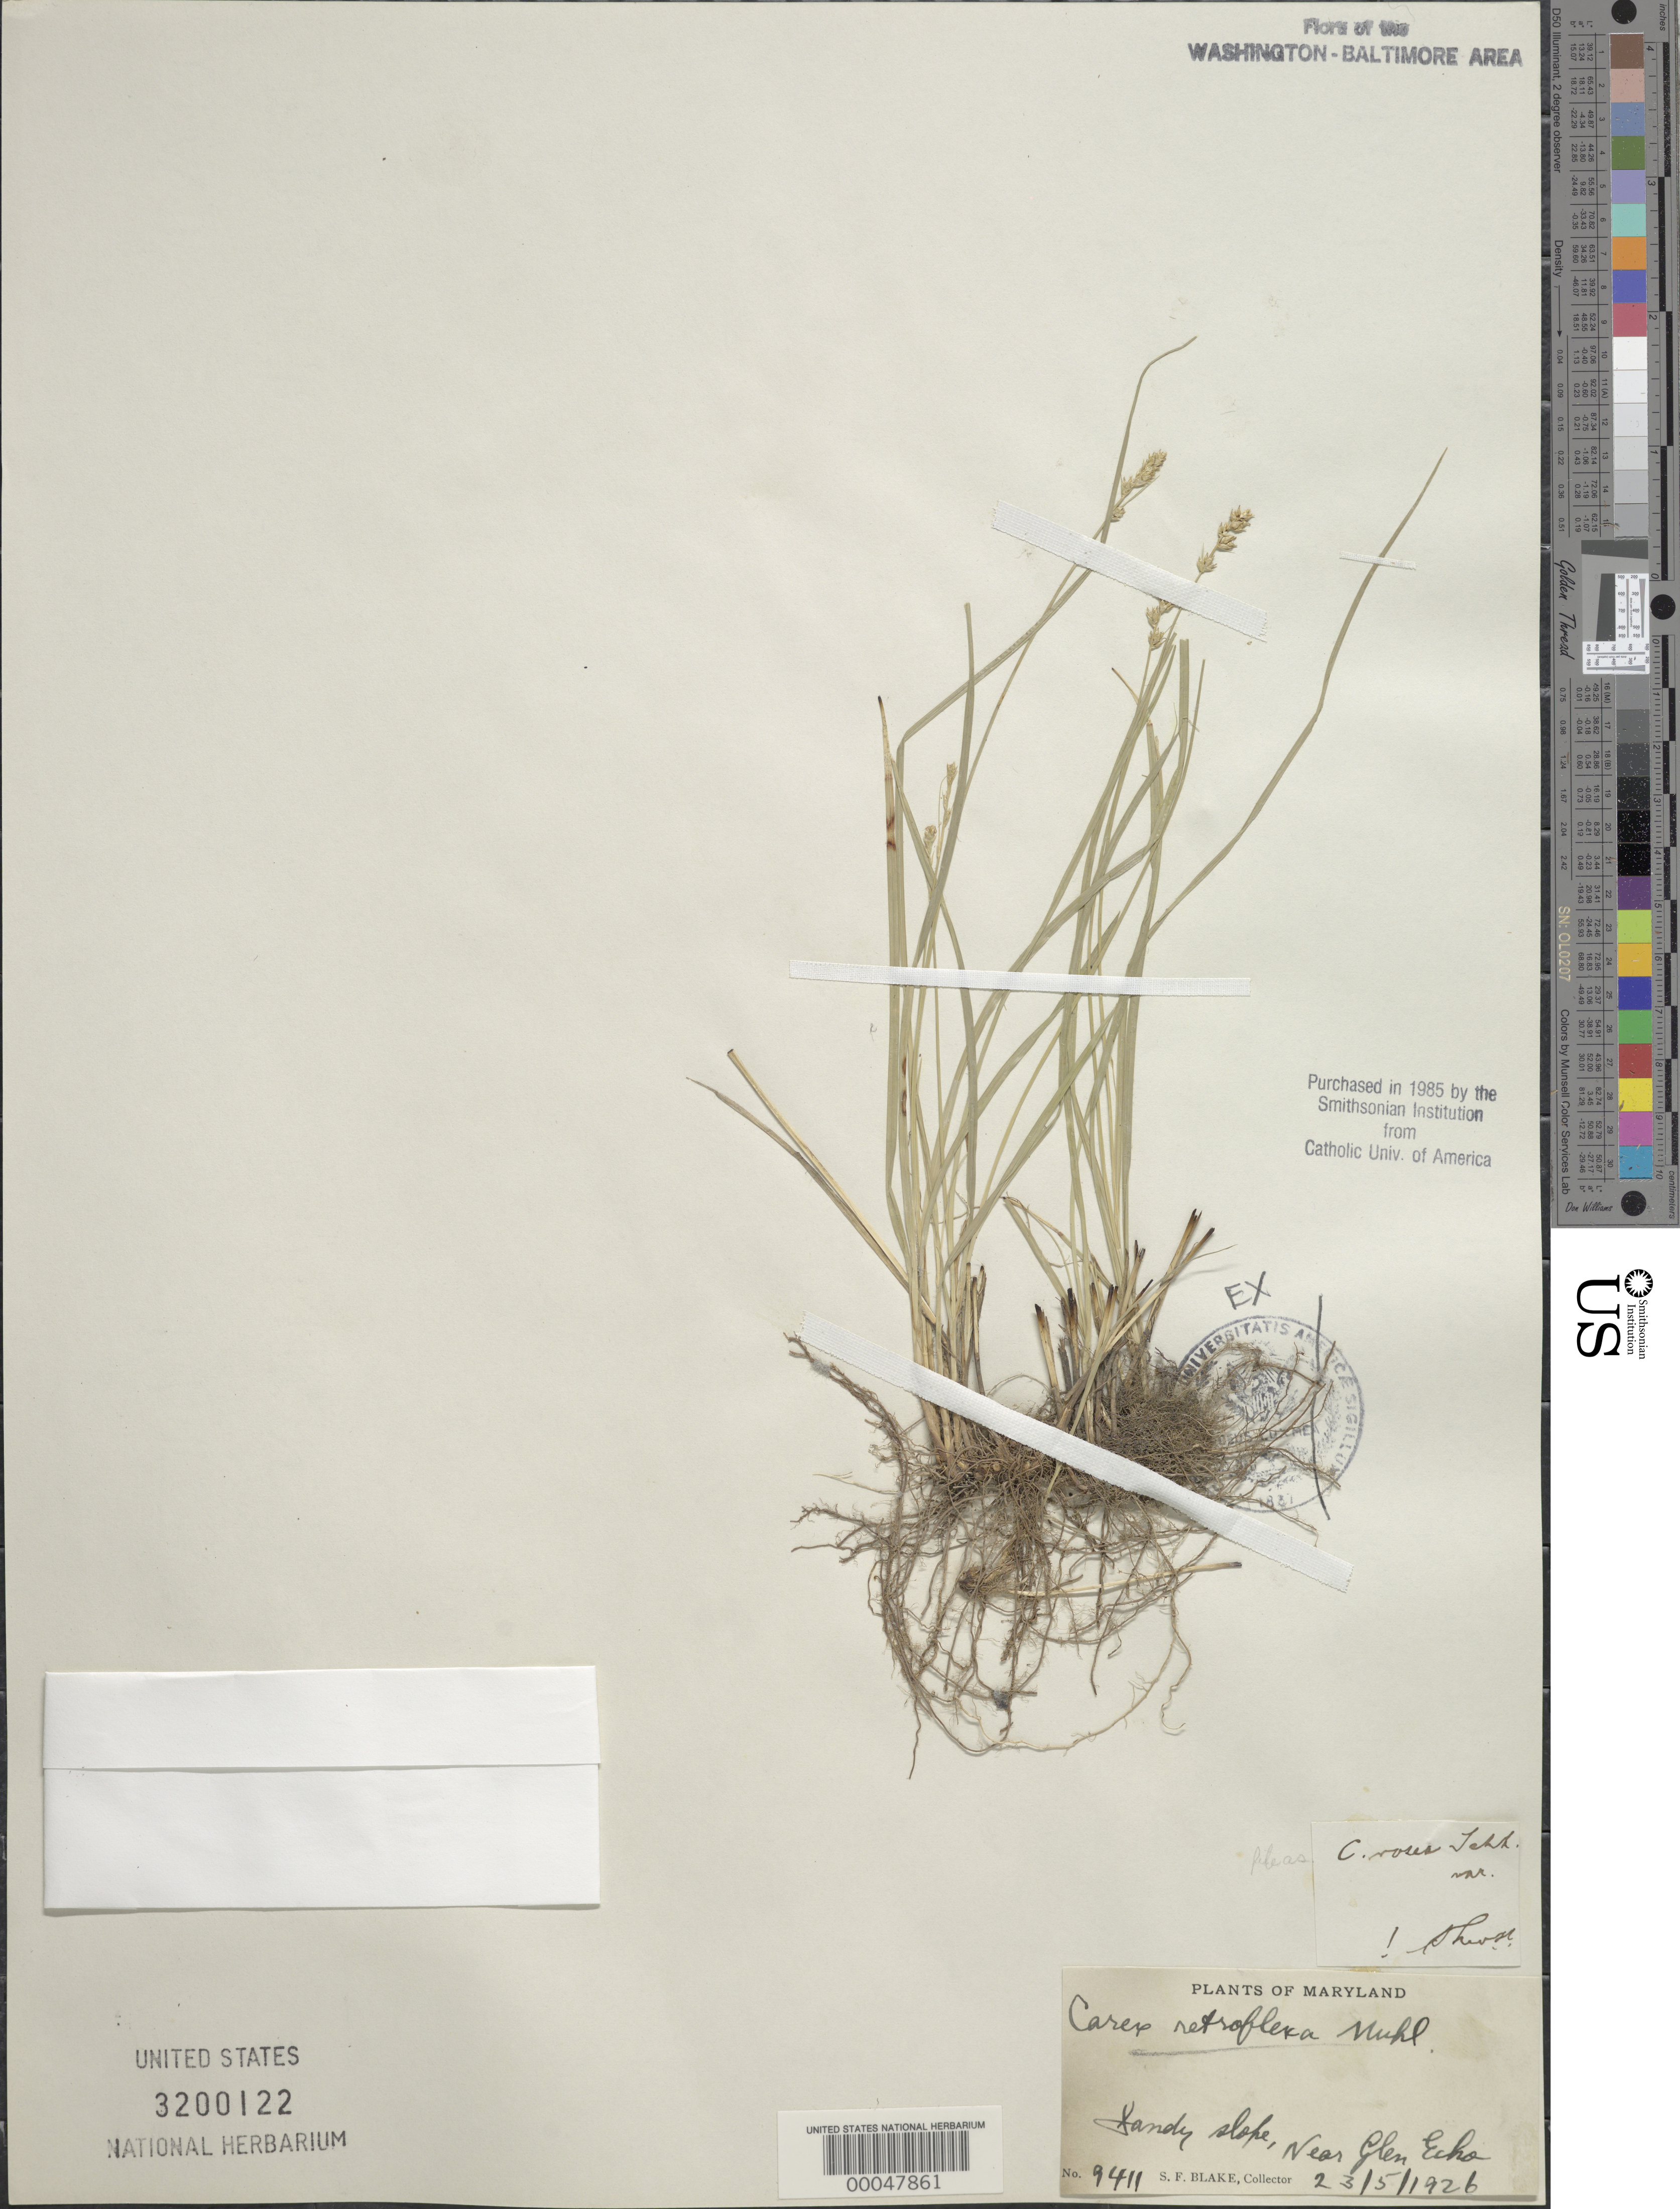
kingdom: Plantae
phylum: Tracheophyta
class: Liliopsida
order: Poales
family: Cyperaceae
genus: Carex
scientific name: Carex rosea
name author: Willd.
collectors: S. Blake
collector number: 9411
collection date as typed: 23 May 1926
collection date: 1926-05-23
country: United States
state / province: Maryland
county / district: Montgomery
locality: Near Glen Echo C. & O. Canal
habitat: Sandy slope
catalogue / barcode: US 3200122